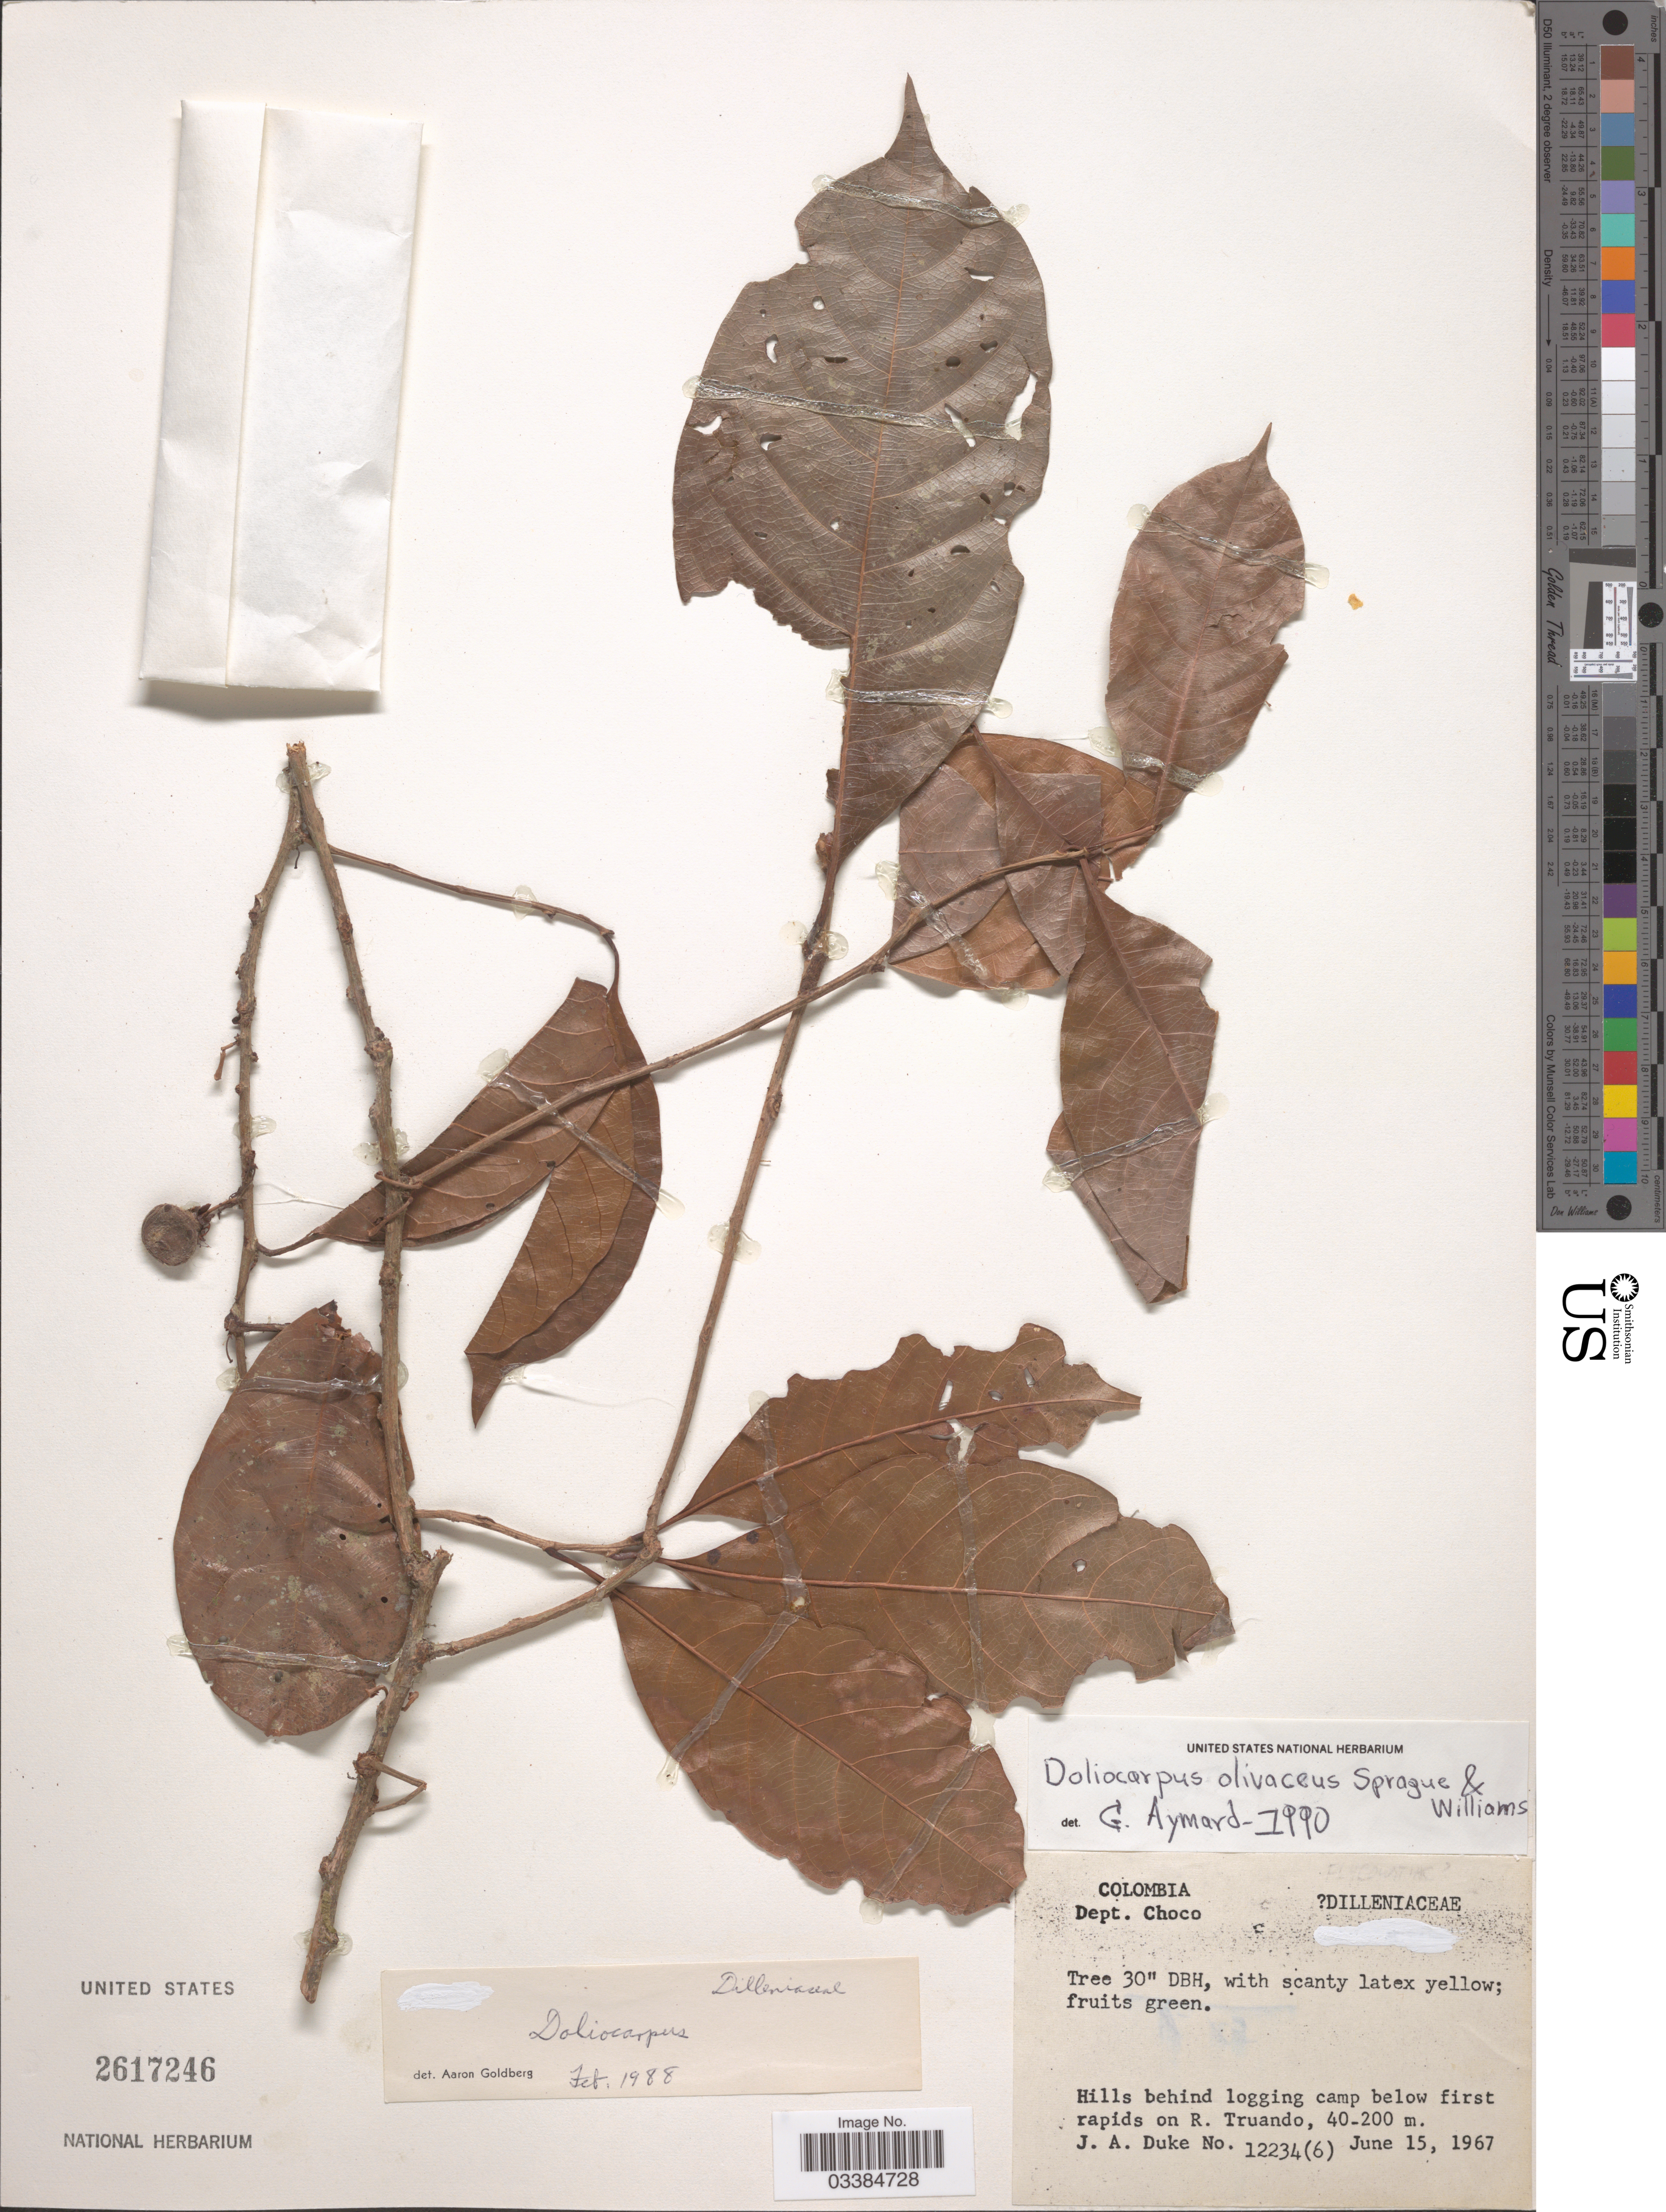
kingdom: Plantae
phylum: Tracheophyta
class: Magnoliopsida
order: Dilleniales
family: Dilleniaceae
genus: Doliocarpus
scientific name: Doliocarpus olivaceus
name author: Sprague & R.O. Williams ex Standl.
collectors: J. A. Duke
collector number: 12234(6)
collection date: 1967-06-15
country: Colombia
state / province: Chocó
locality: Dept. Choco, Hills behind logging camp below first rapids on R. Truando.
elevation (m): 40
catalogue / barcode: US 2617246